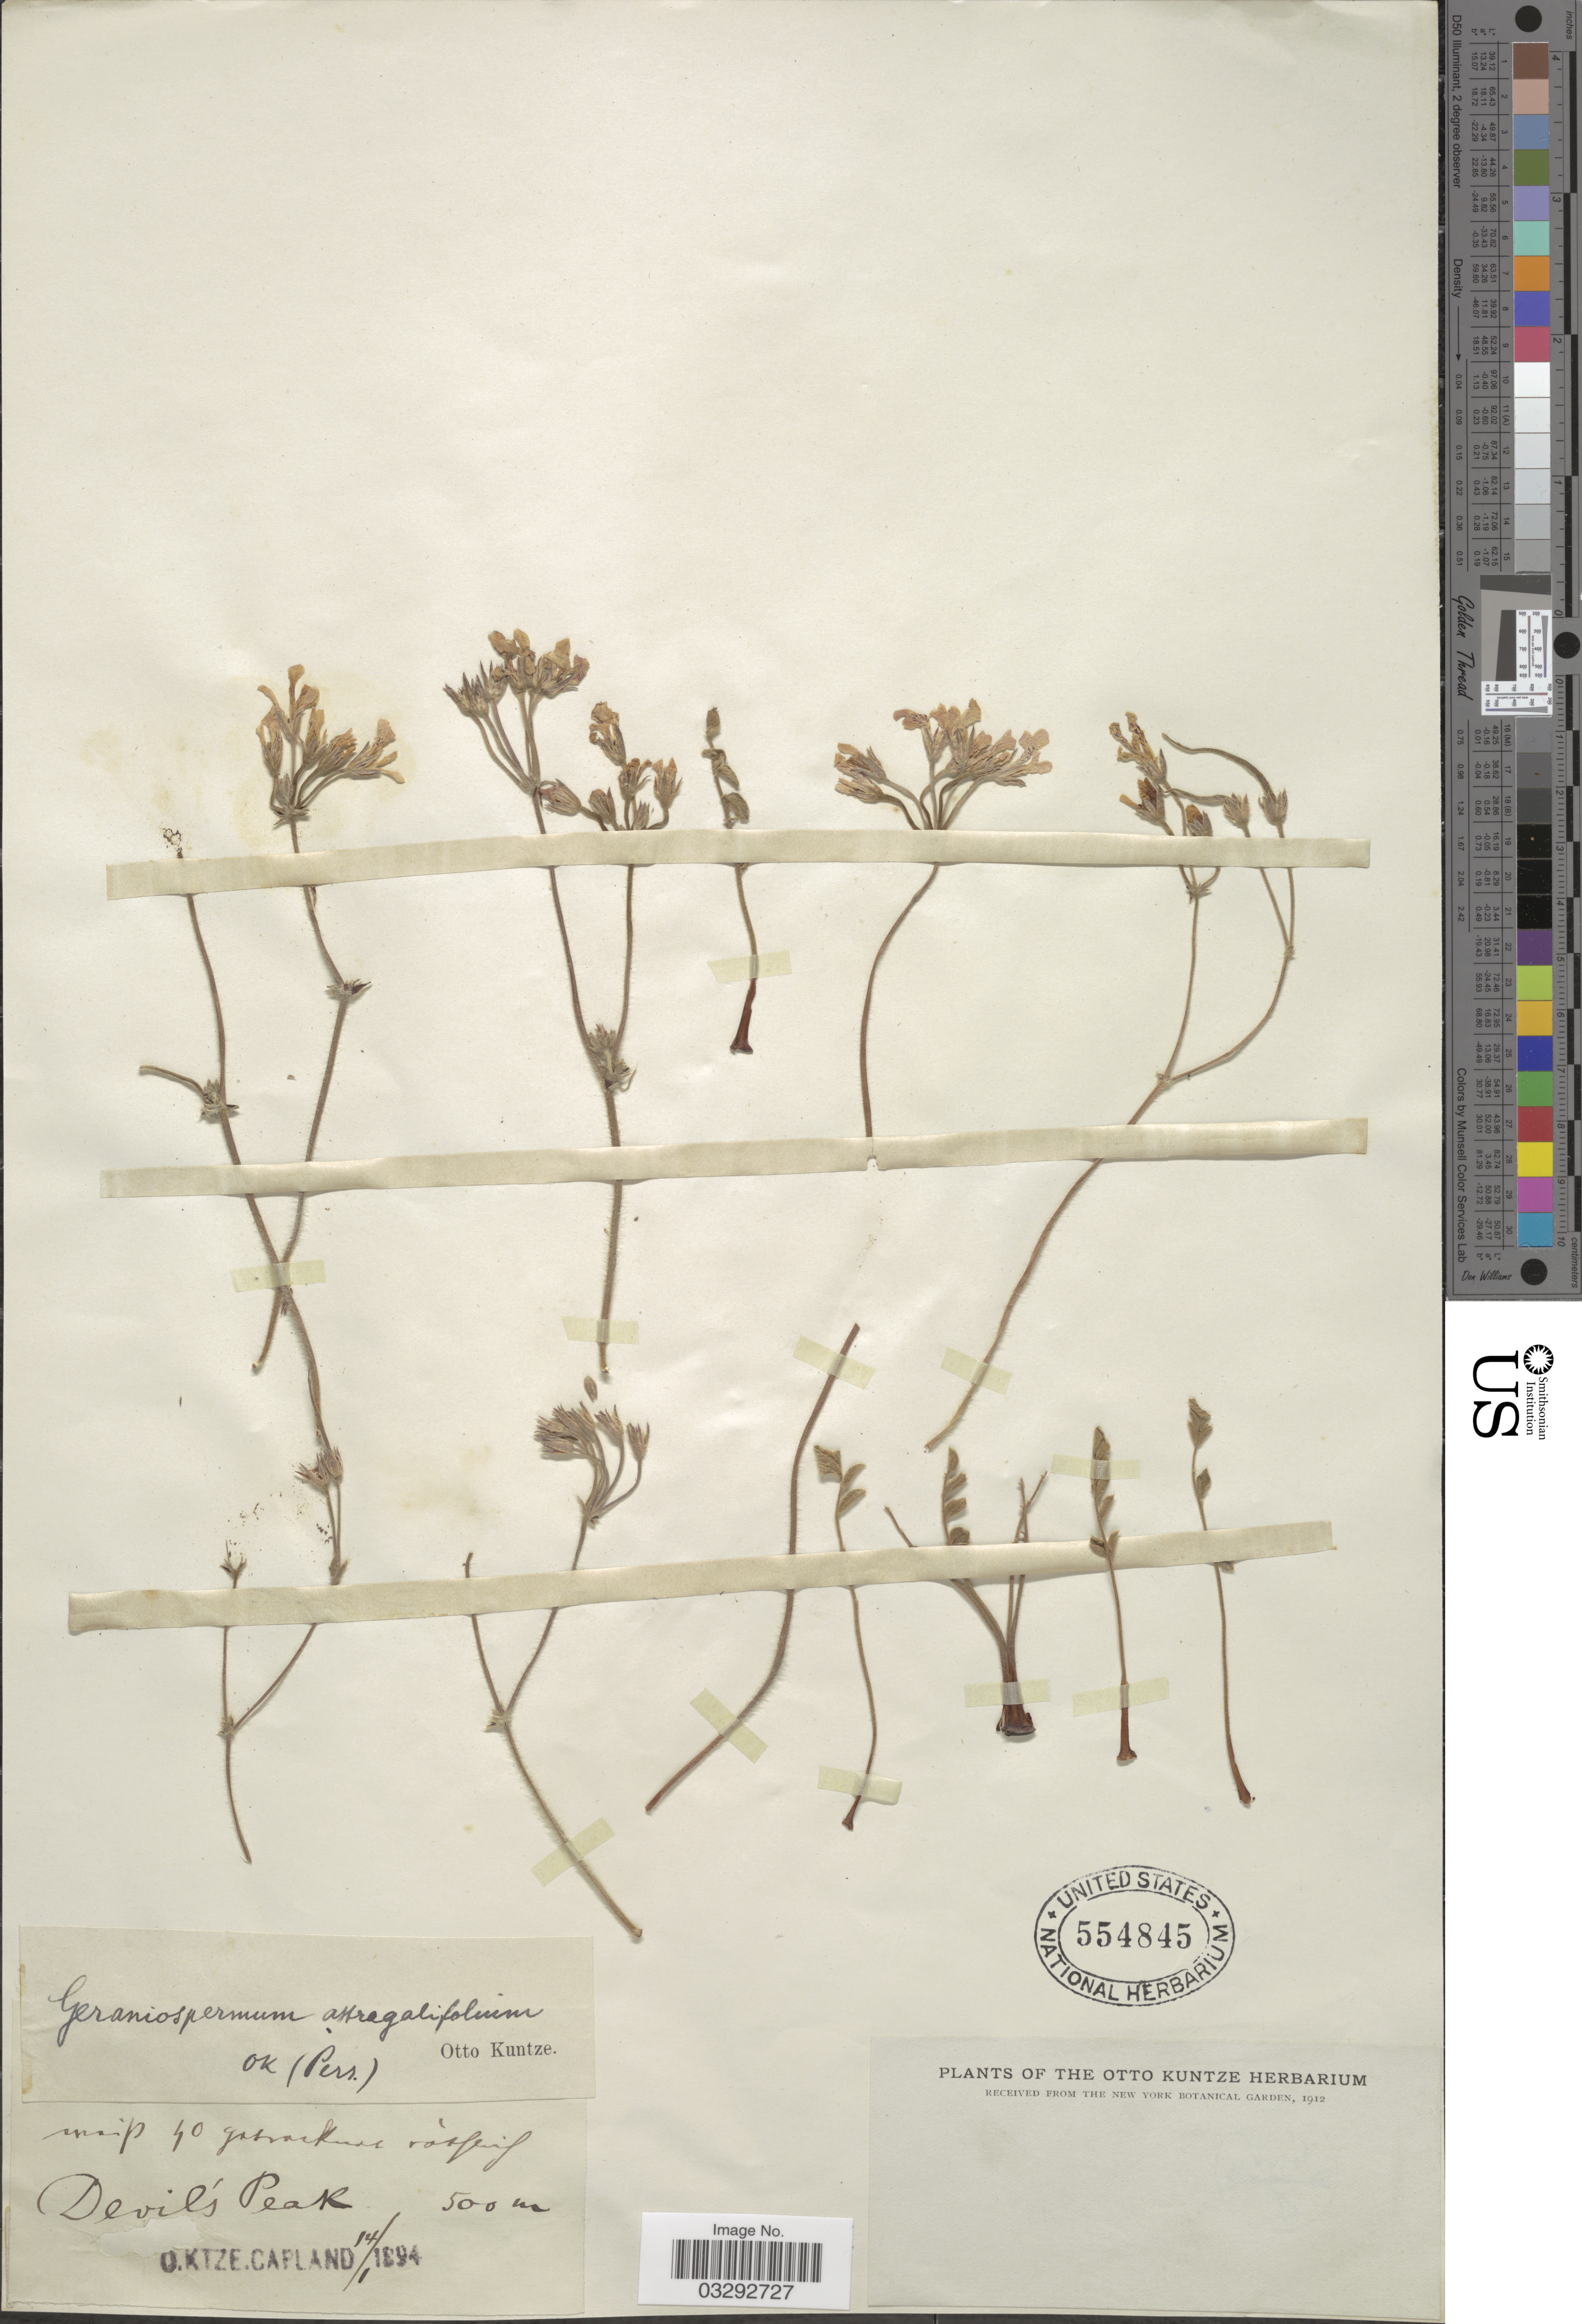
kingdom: Plantae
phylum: Tracheophyta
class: Magnoliopsida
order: Geraniales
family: Geraniaceae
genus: Pelargonium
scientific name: Pelargonium astragalifolium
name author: (Cav.) Jacq.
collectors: C.E.O. Kuntze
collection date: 1894-01-14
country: South Africa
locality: Devil's Peak.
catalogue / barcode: US 554845